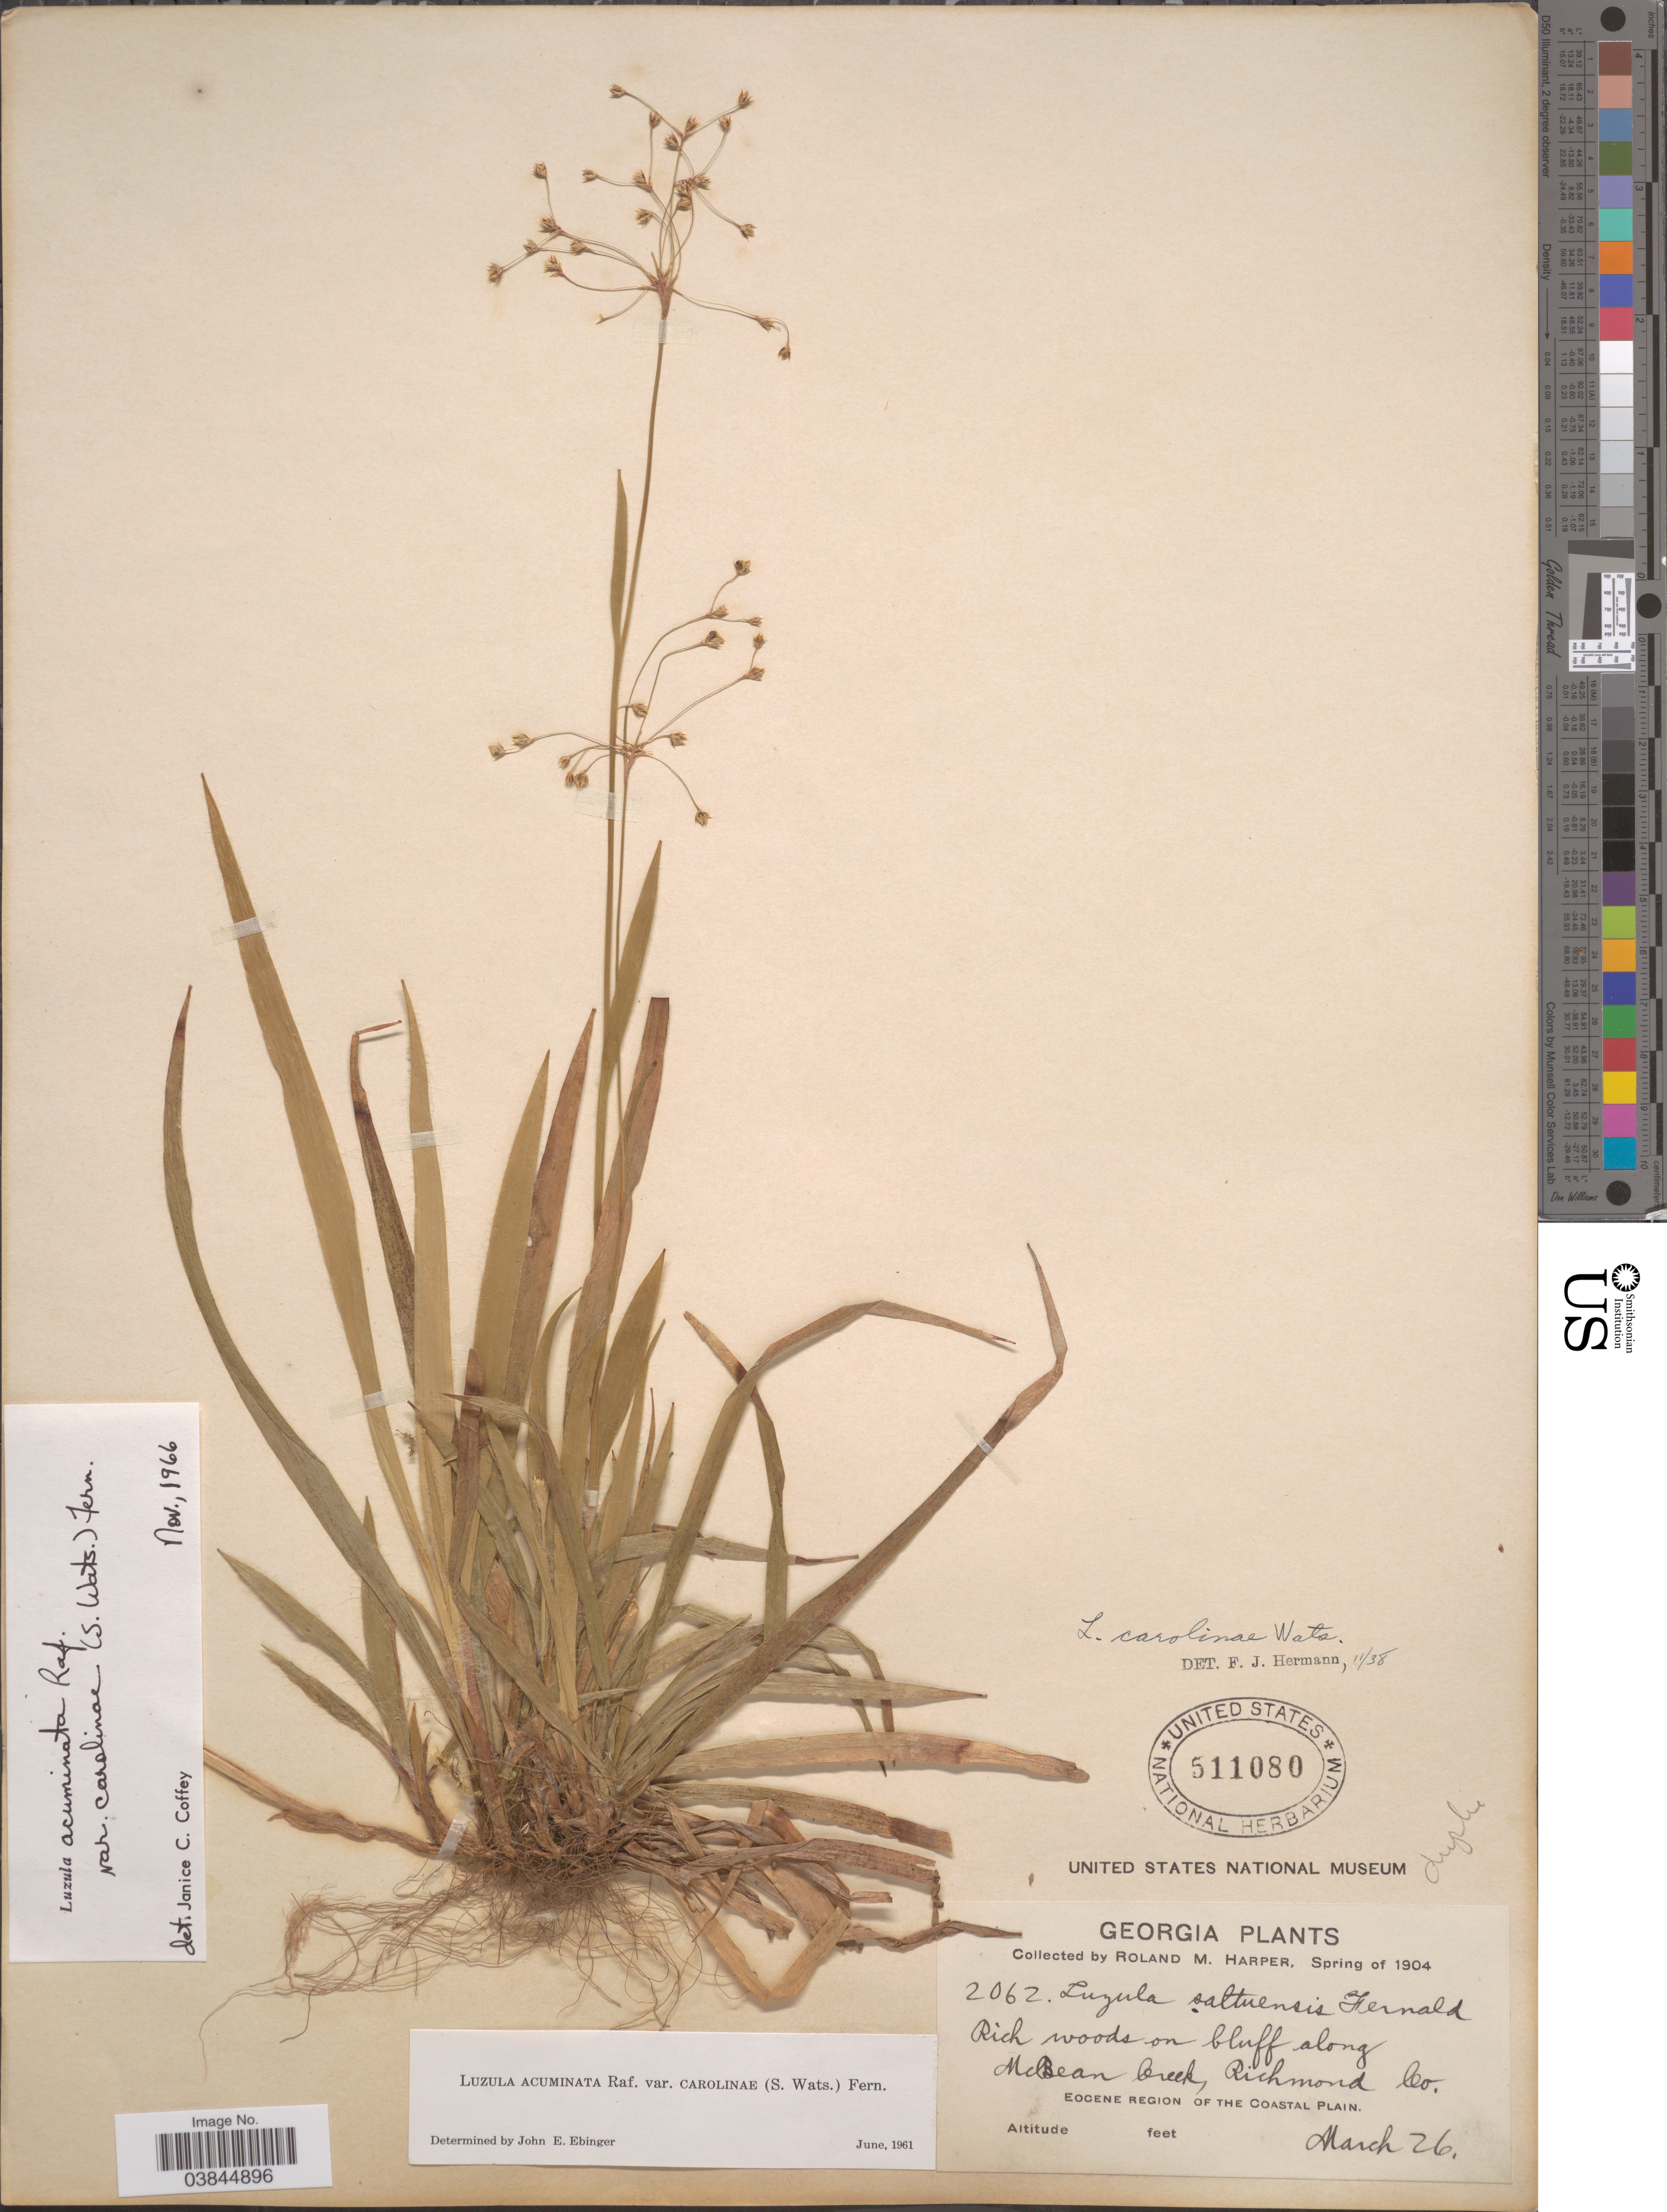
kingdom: Plantae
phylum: Tracheophyta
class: Liliopsida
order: Poales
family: Juncaceae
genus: Luzula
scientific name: Luzula acuminata var. carolinae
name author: (S. Watson) Fernald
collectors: R. M. Harper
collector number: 2062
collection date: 1904-03-26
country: United States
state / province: Georgia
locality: Along McBean Creek, Richmond Co. Eocene Region of the Coastal Plain.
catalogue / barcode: US 511080